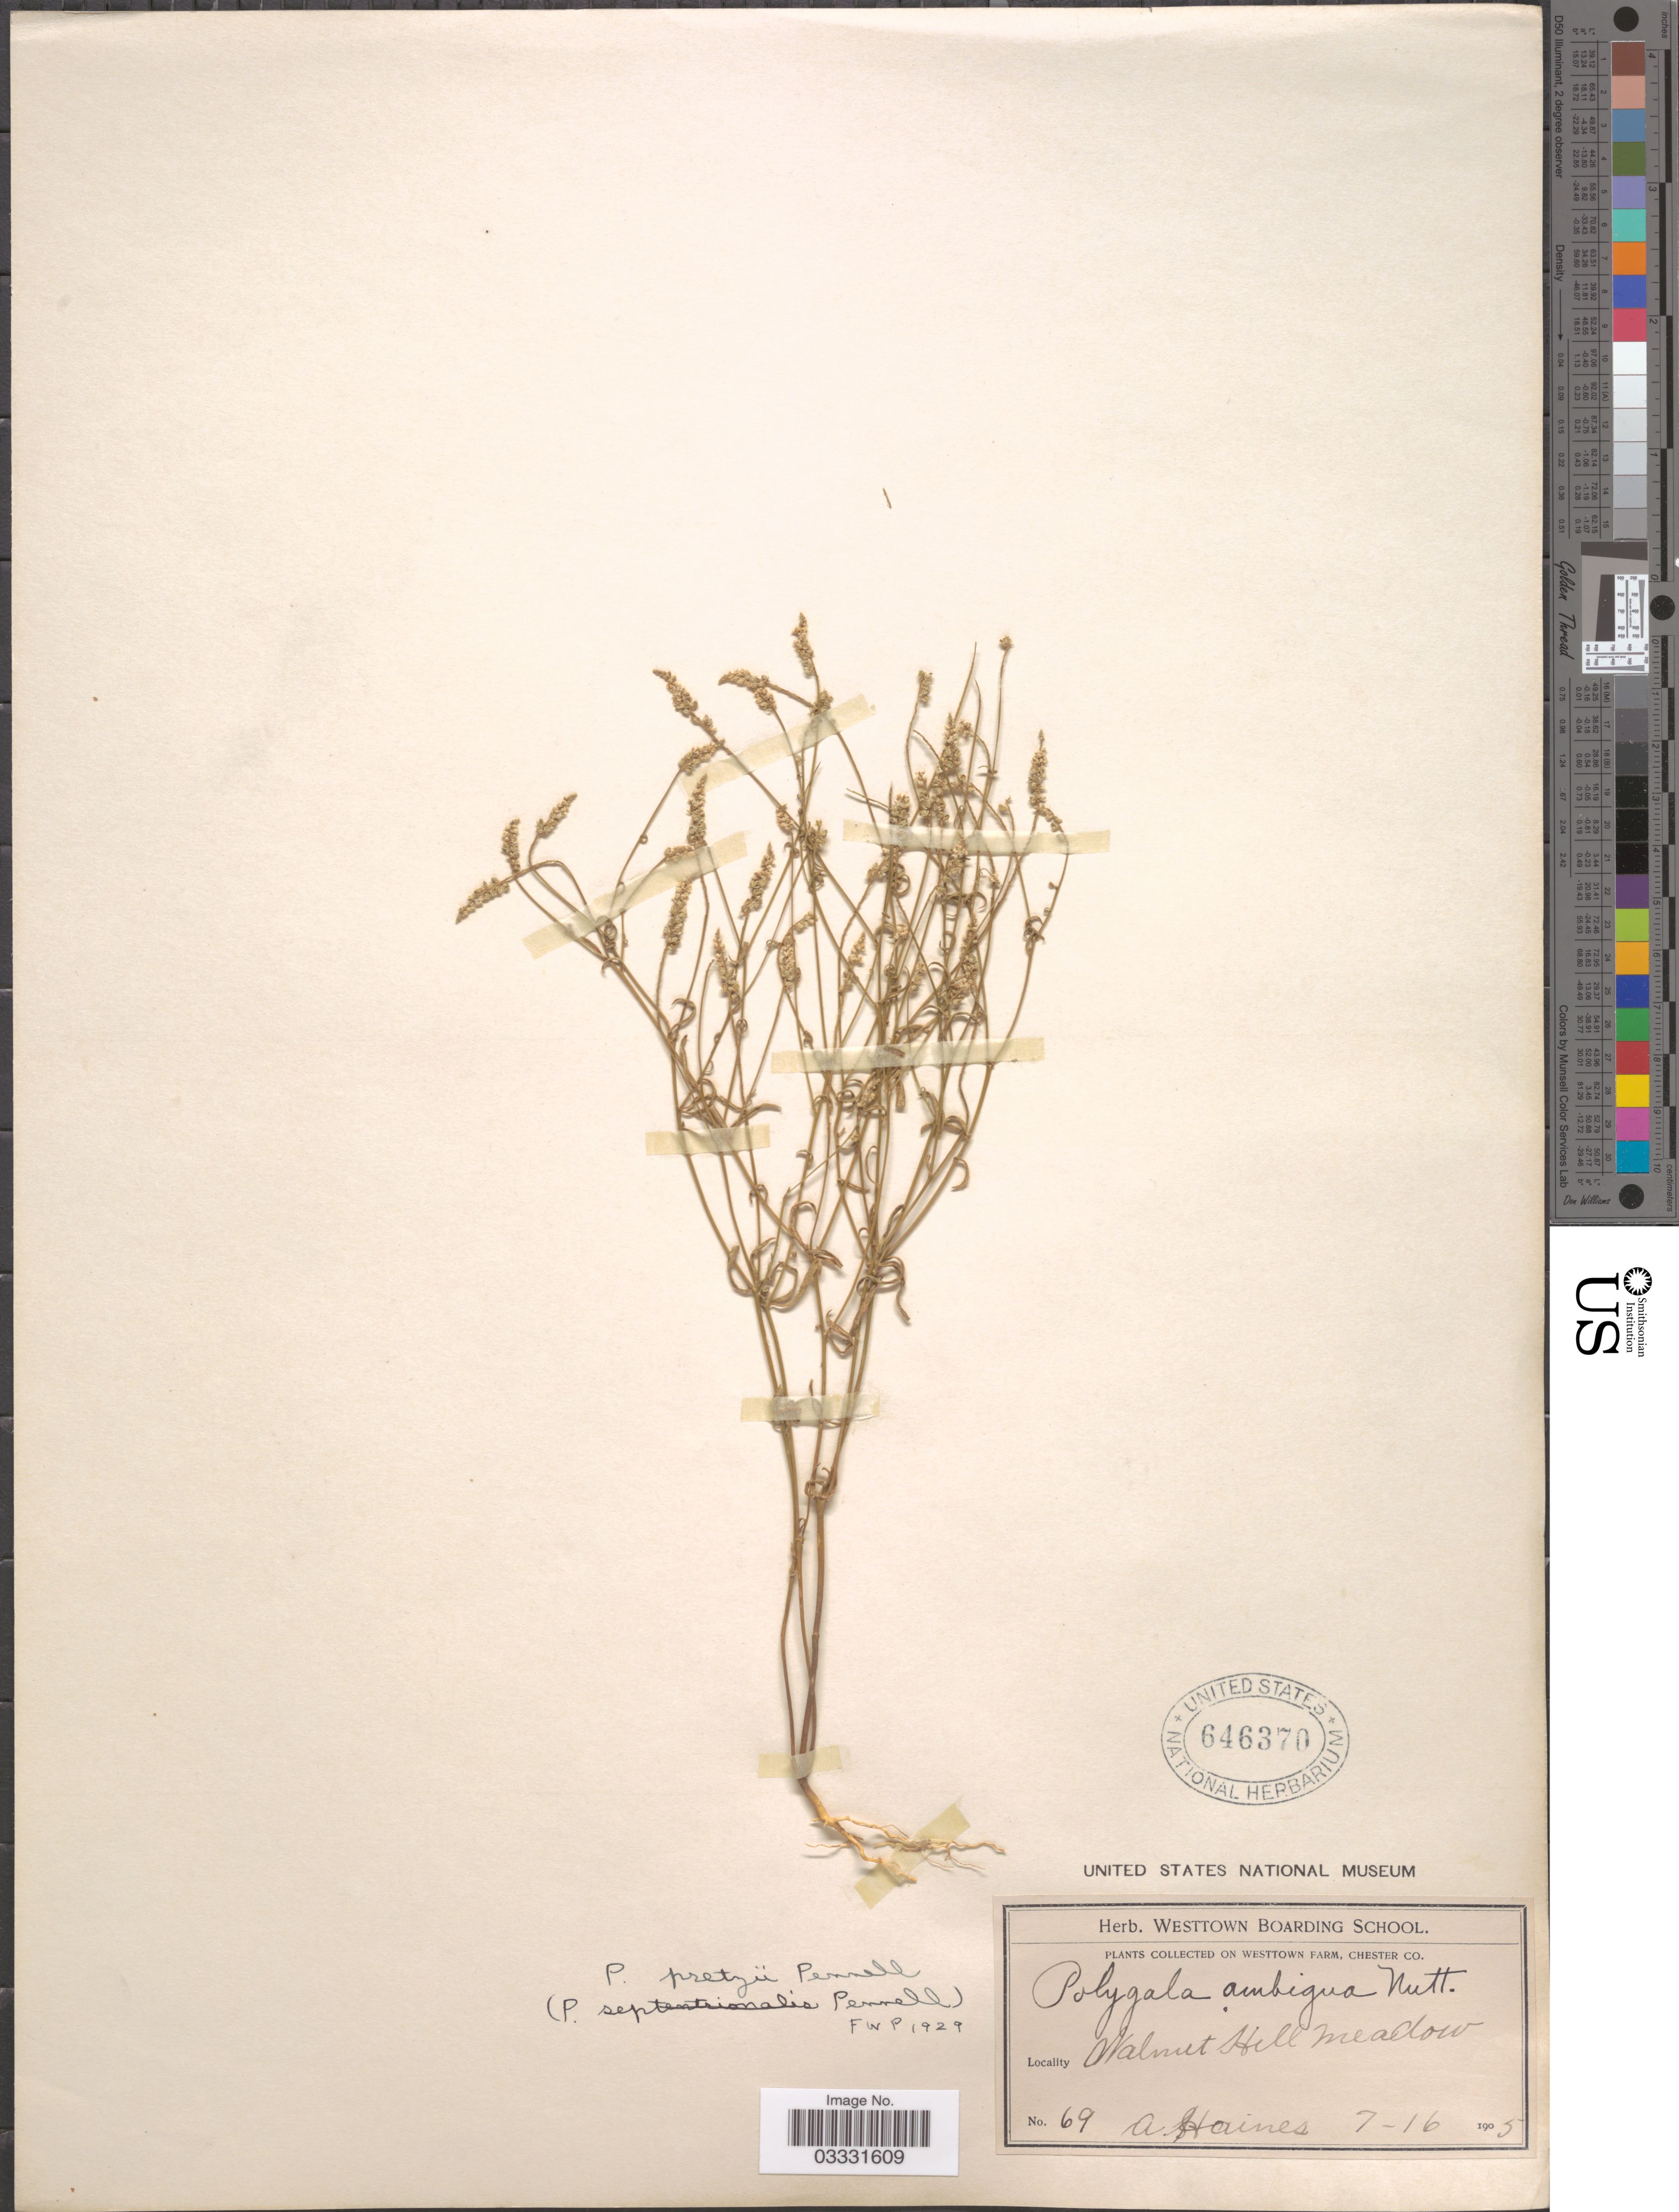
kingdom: Plantae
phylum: Tracheophyta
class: Magnoliopsida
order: Fabales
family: Polygalaceae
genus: Polygala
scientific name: Polygala pretzii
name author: Pennell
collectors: A. Haines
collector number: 69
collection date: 1905-07-16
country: United States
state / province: Pennsylvania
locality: Westtown Farm, Chester Co. Walnut Hill meadow.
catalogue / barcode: US 646370